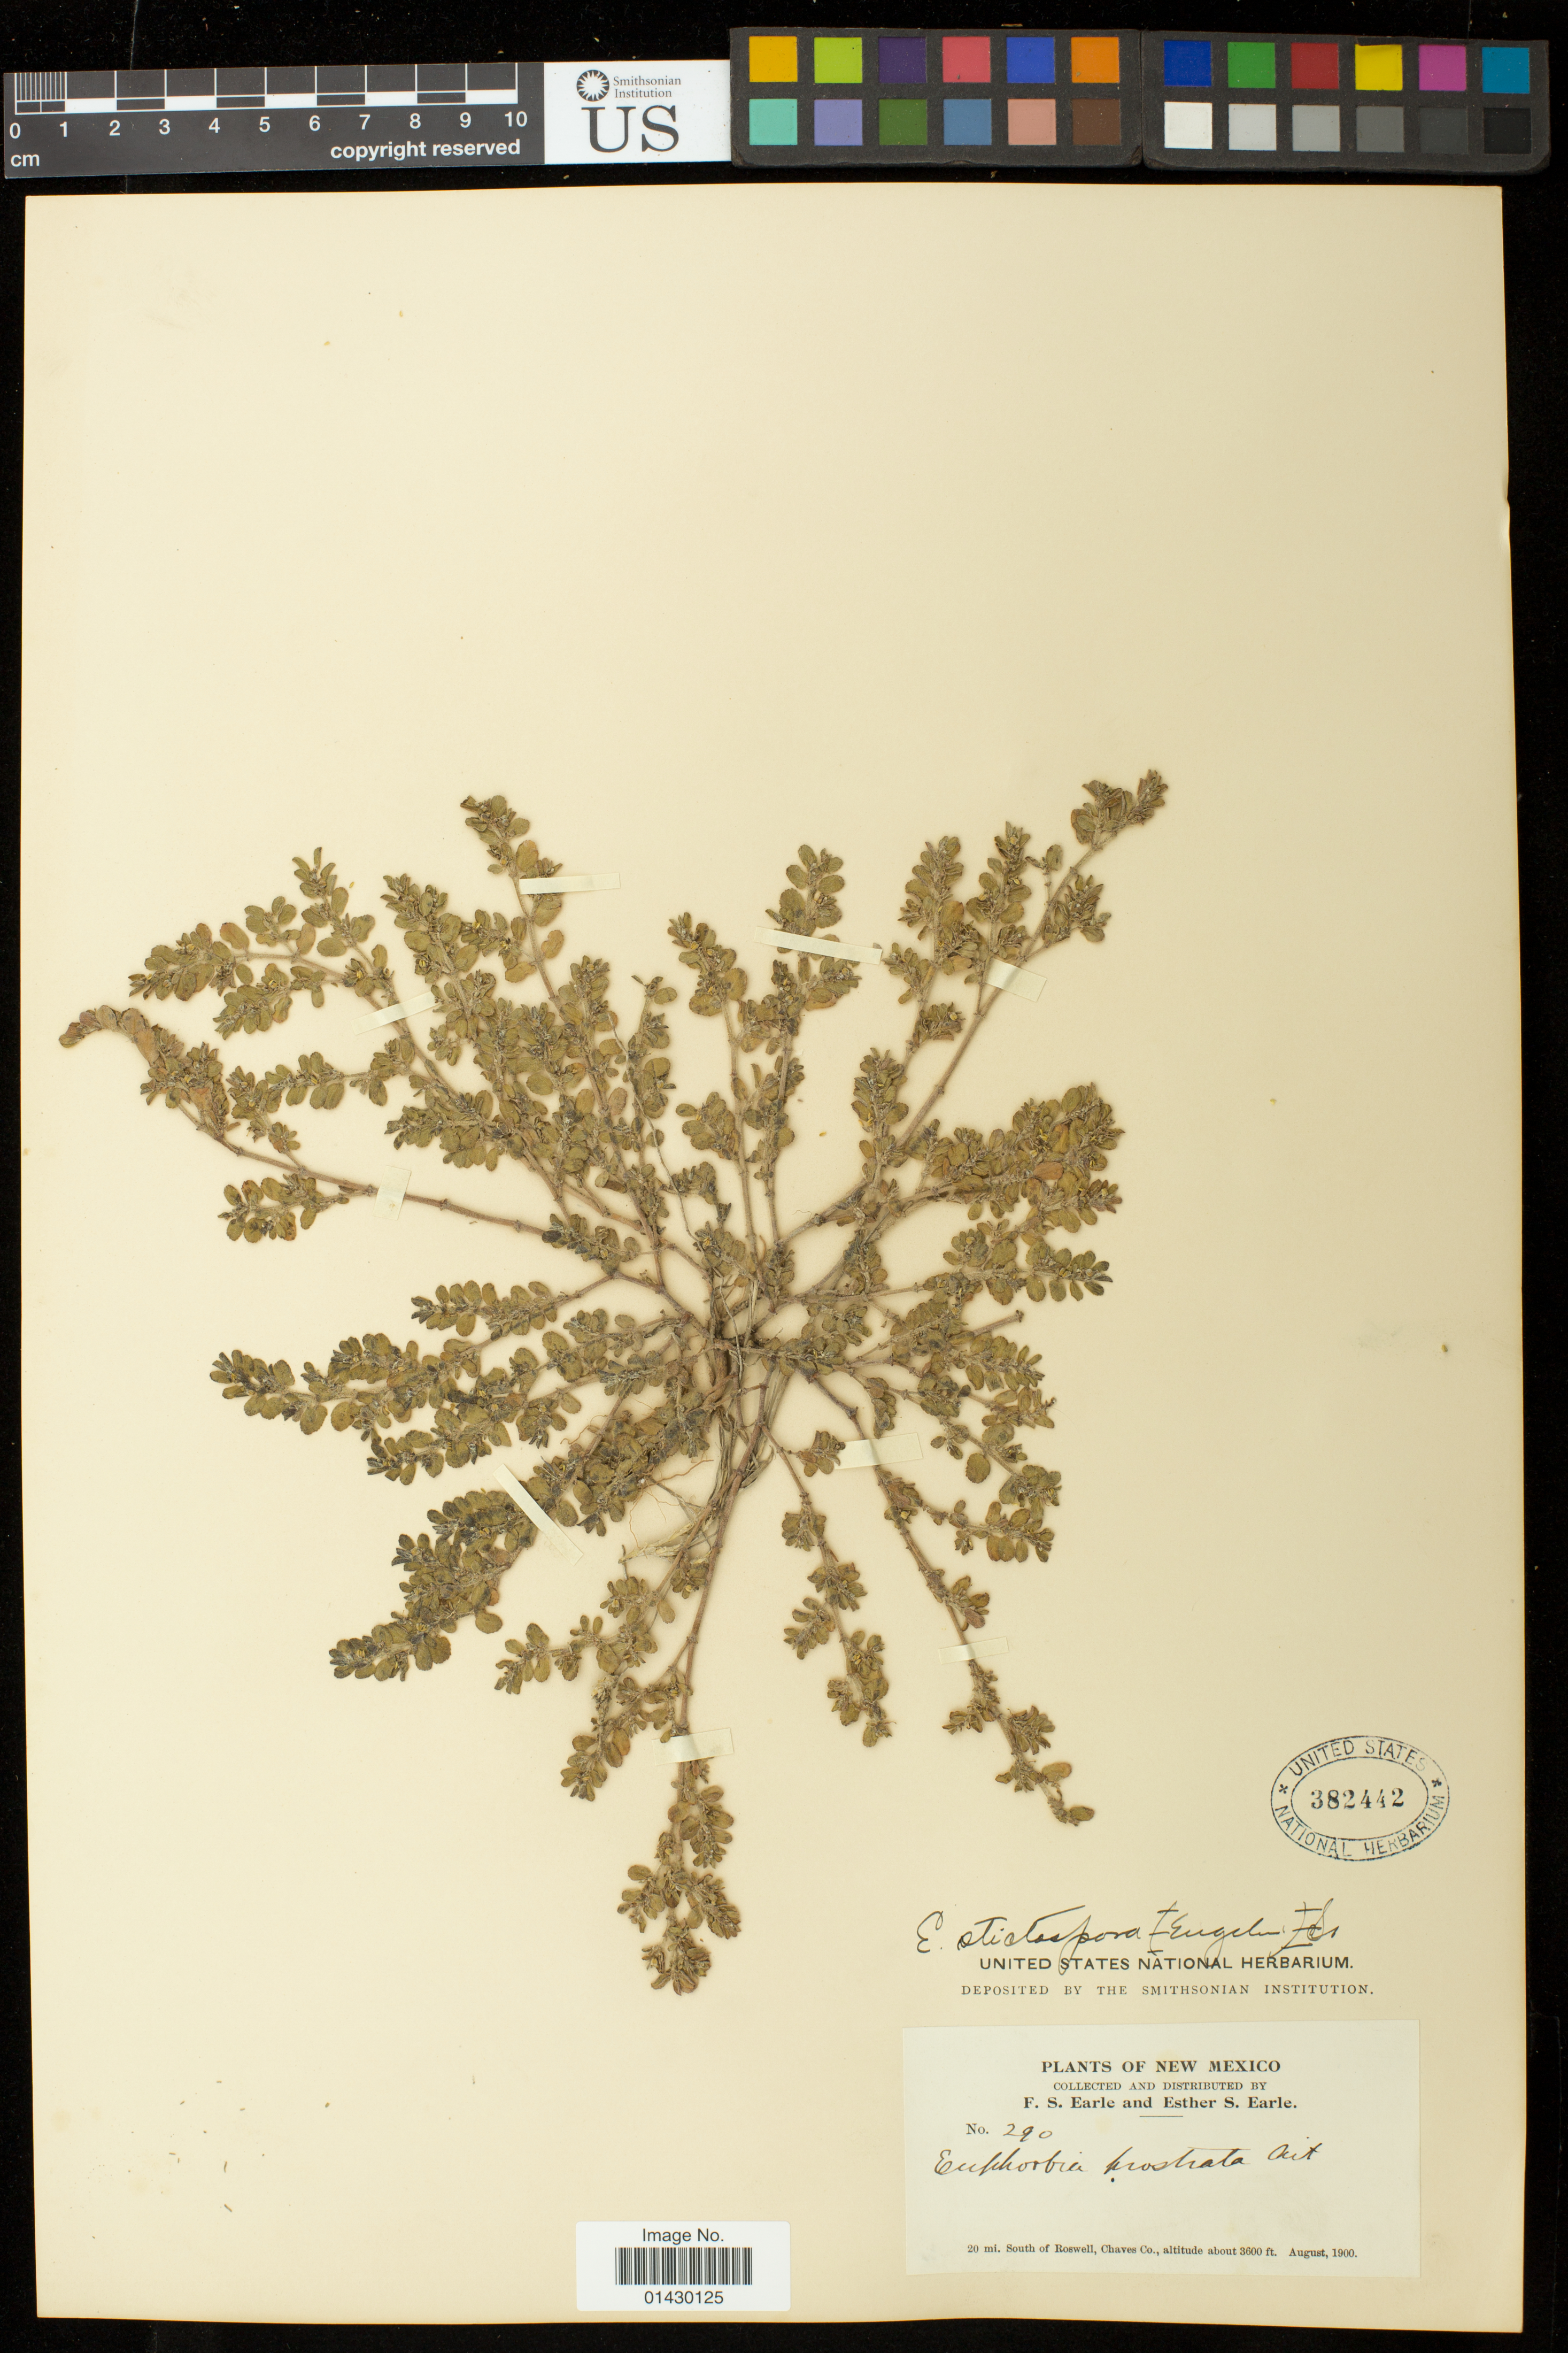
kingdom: Plantae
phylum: Tracheophyta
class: Magnoliopsida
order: Malpighiales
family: Euphorbiaceae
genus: Euphorbia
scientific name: Euphorbia stictospora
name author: Engelm.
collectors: F. S. Earle & E. S. Earle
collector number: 290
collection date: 1900-08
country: United States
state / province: New Mexico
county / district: Chaves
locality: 20 mi. South of Roswell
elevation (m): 1097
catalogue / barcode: US 382442